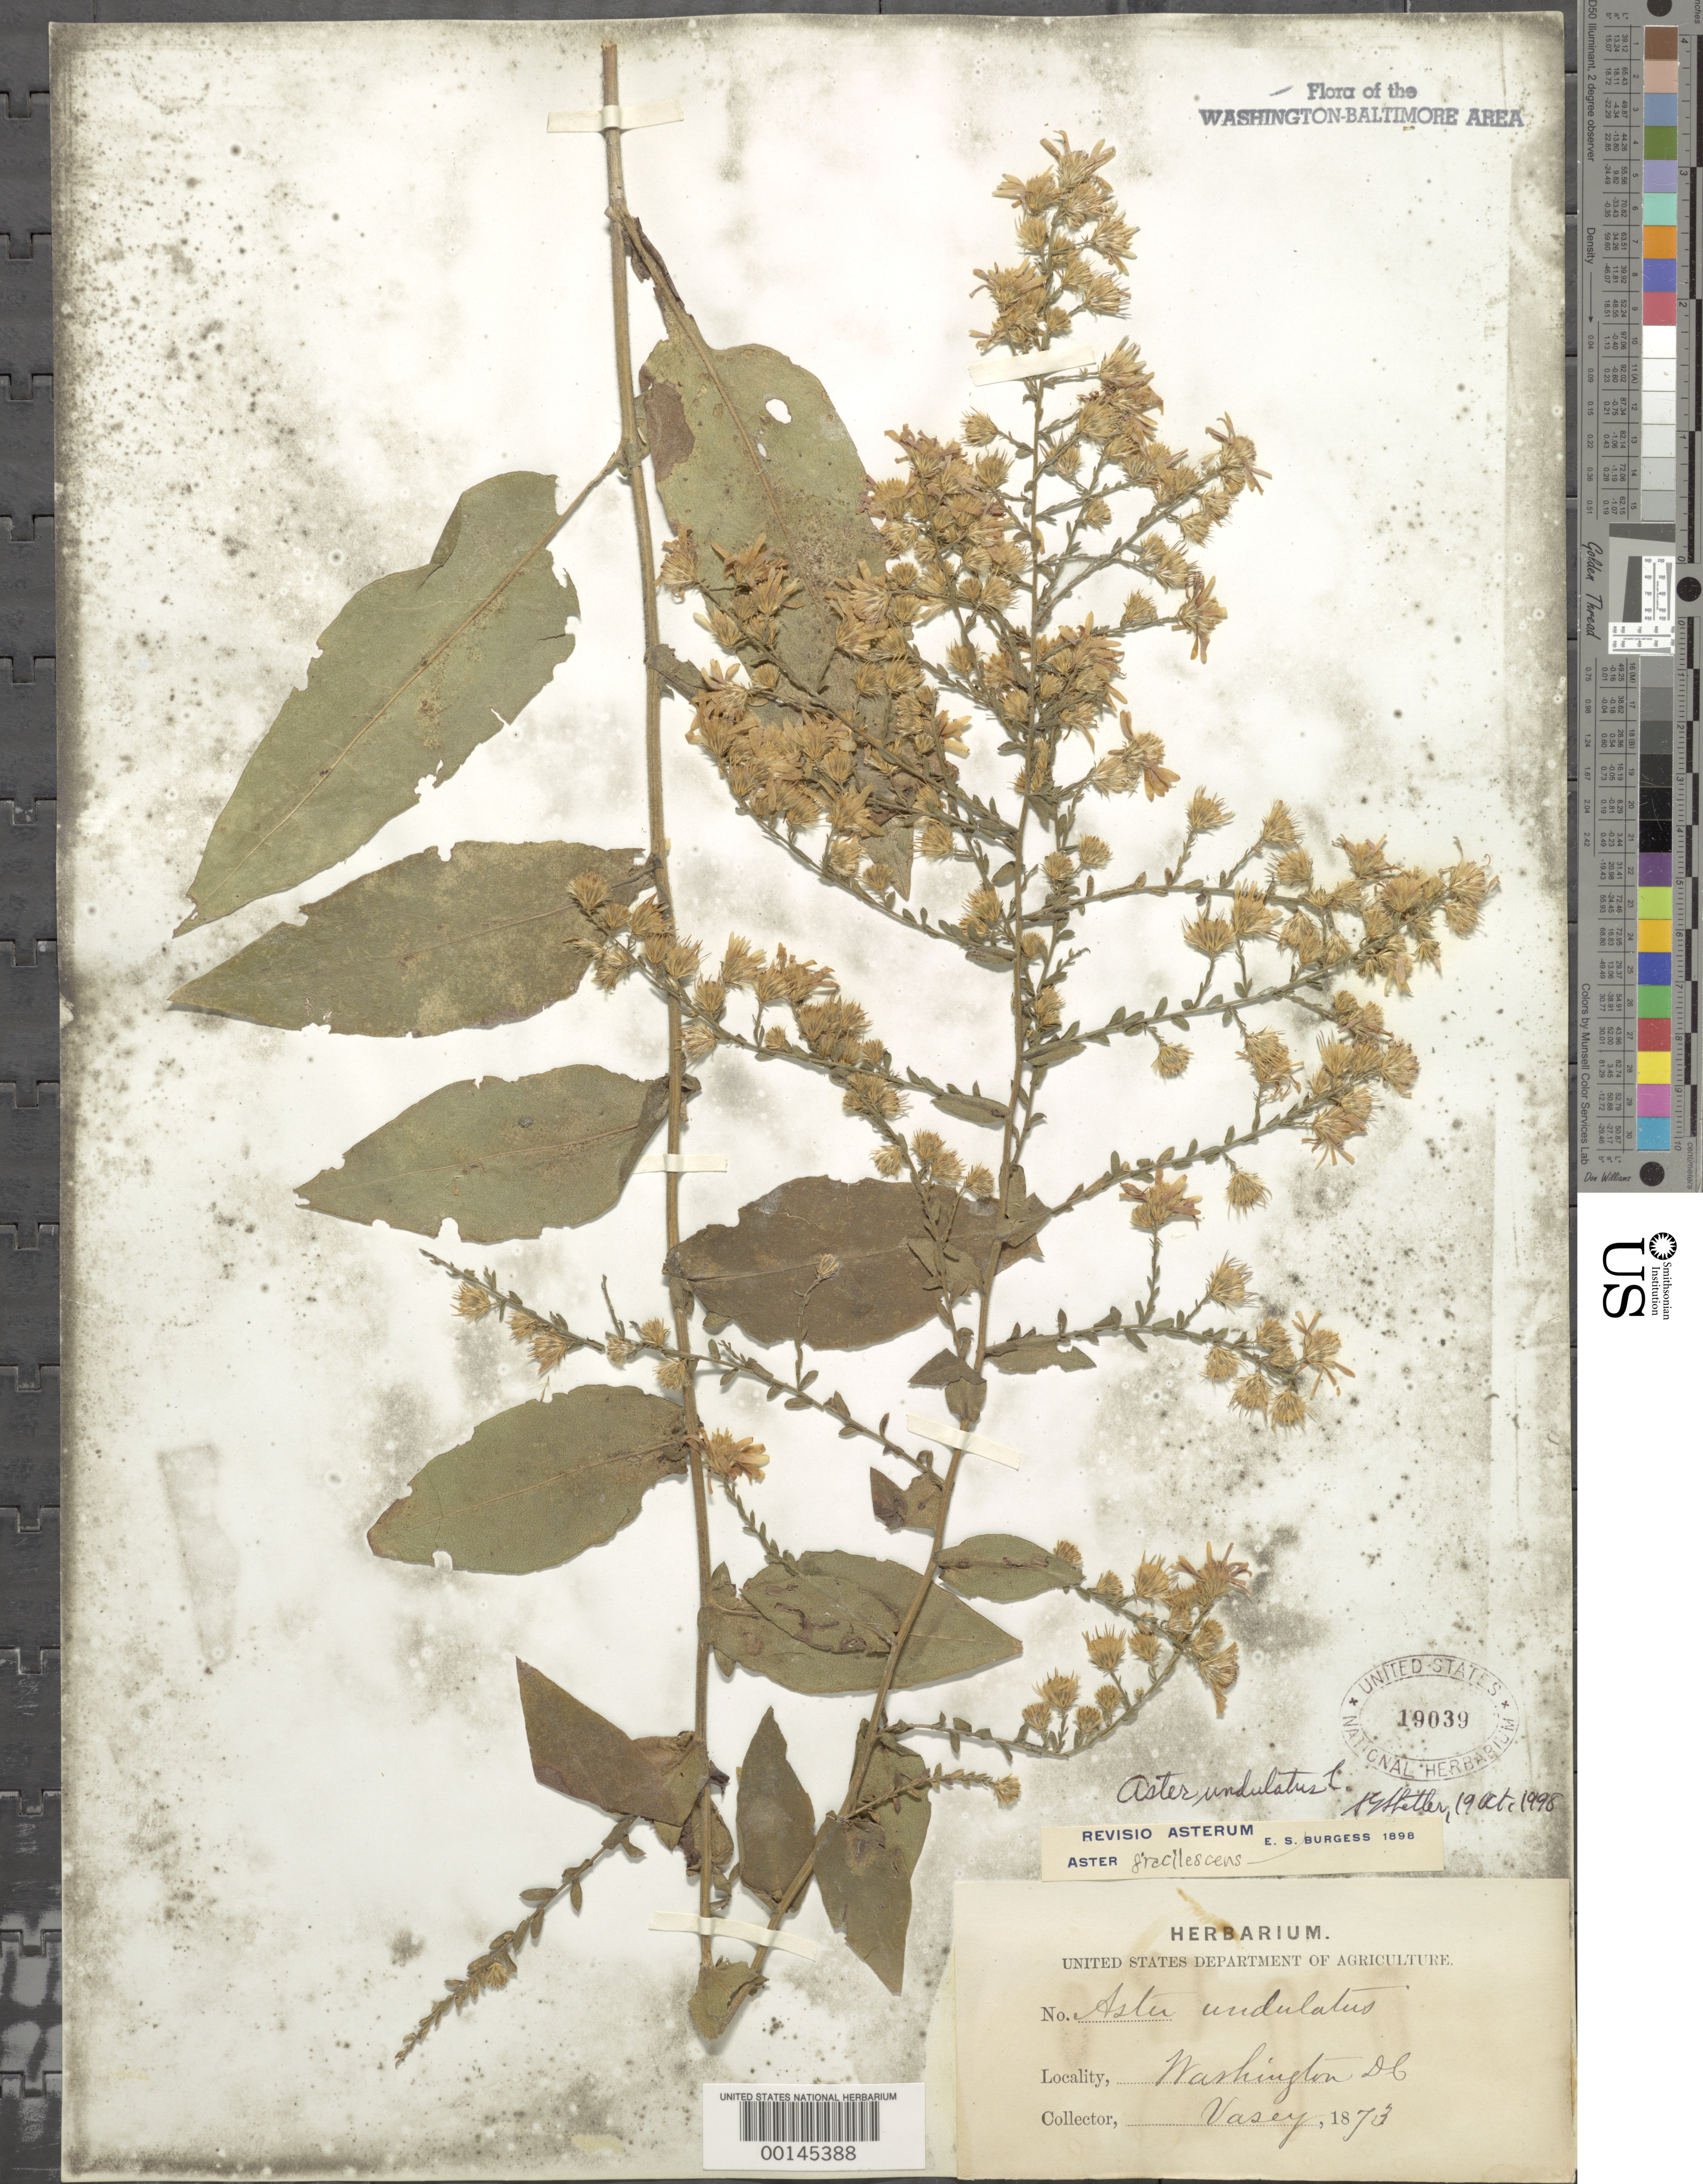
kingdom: Plantae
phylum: Tracheophyta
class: Magnoliopsida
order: Asterales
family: Asteraceae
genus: Symphyotrichum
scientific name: Symphyotrichum undulatum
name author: (L.) G.L. Nesom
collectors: G. Vasey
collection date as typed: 1873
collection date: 1873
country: United States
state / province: District of Columbia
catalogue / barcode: US 19039